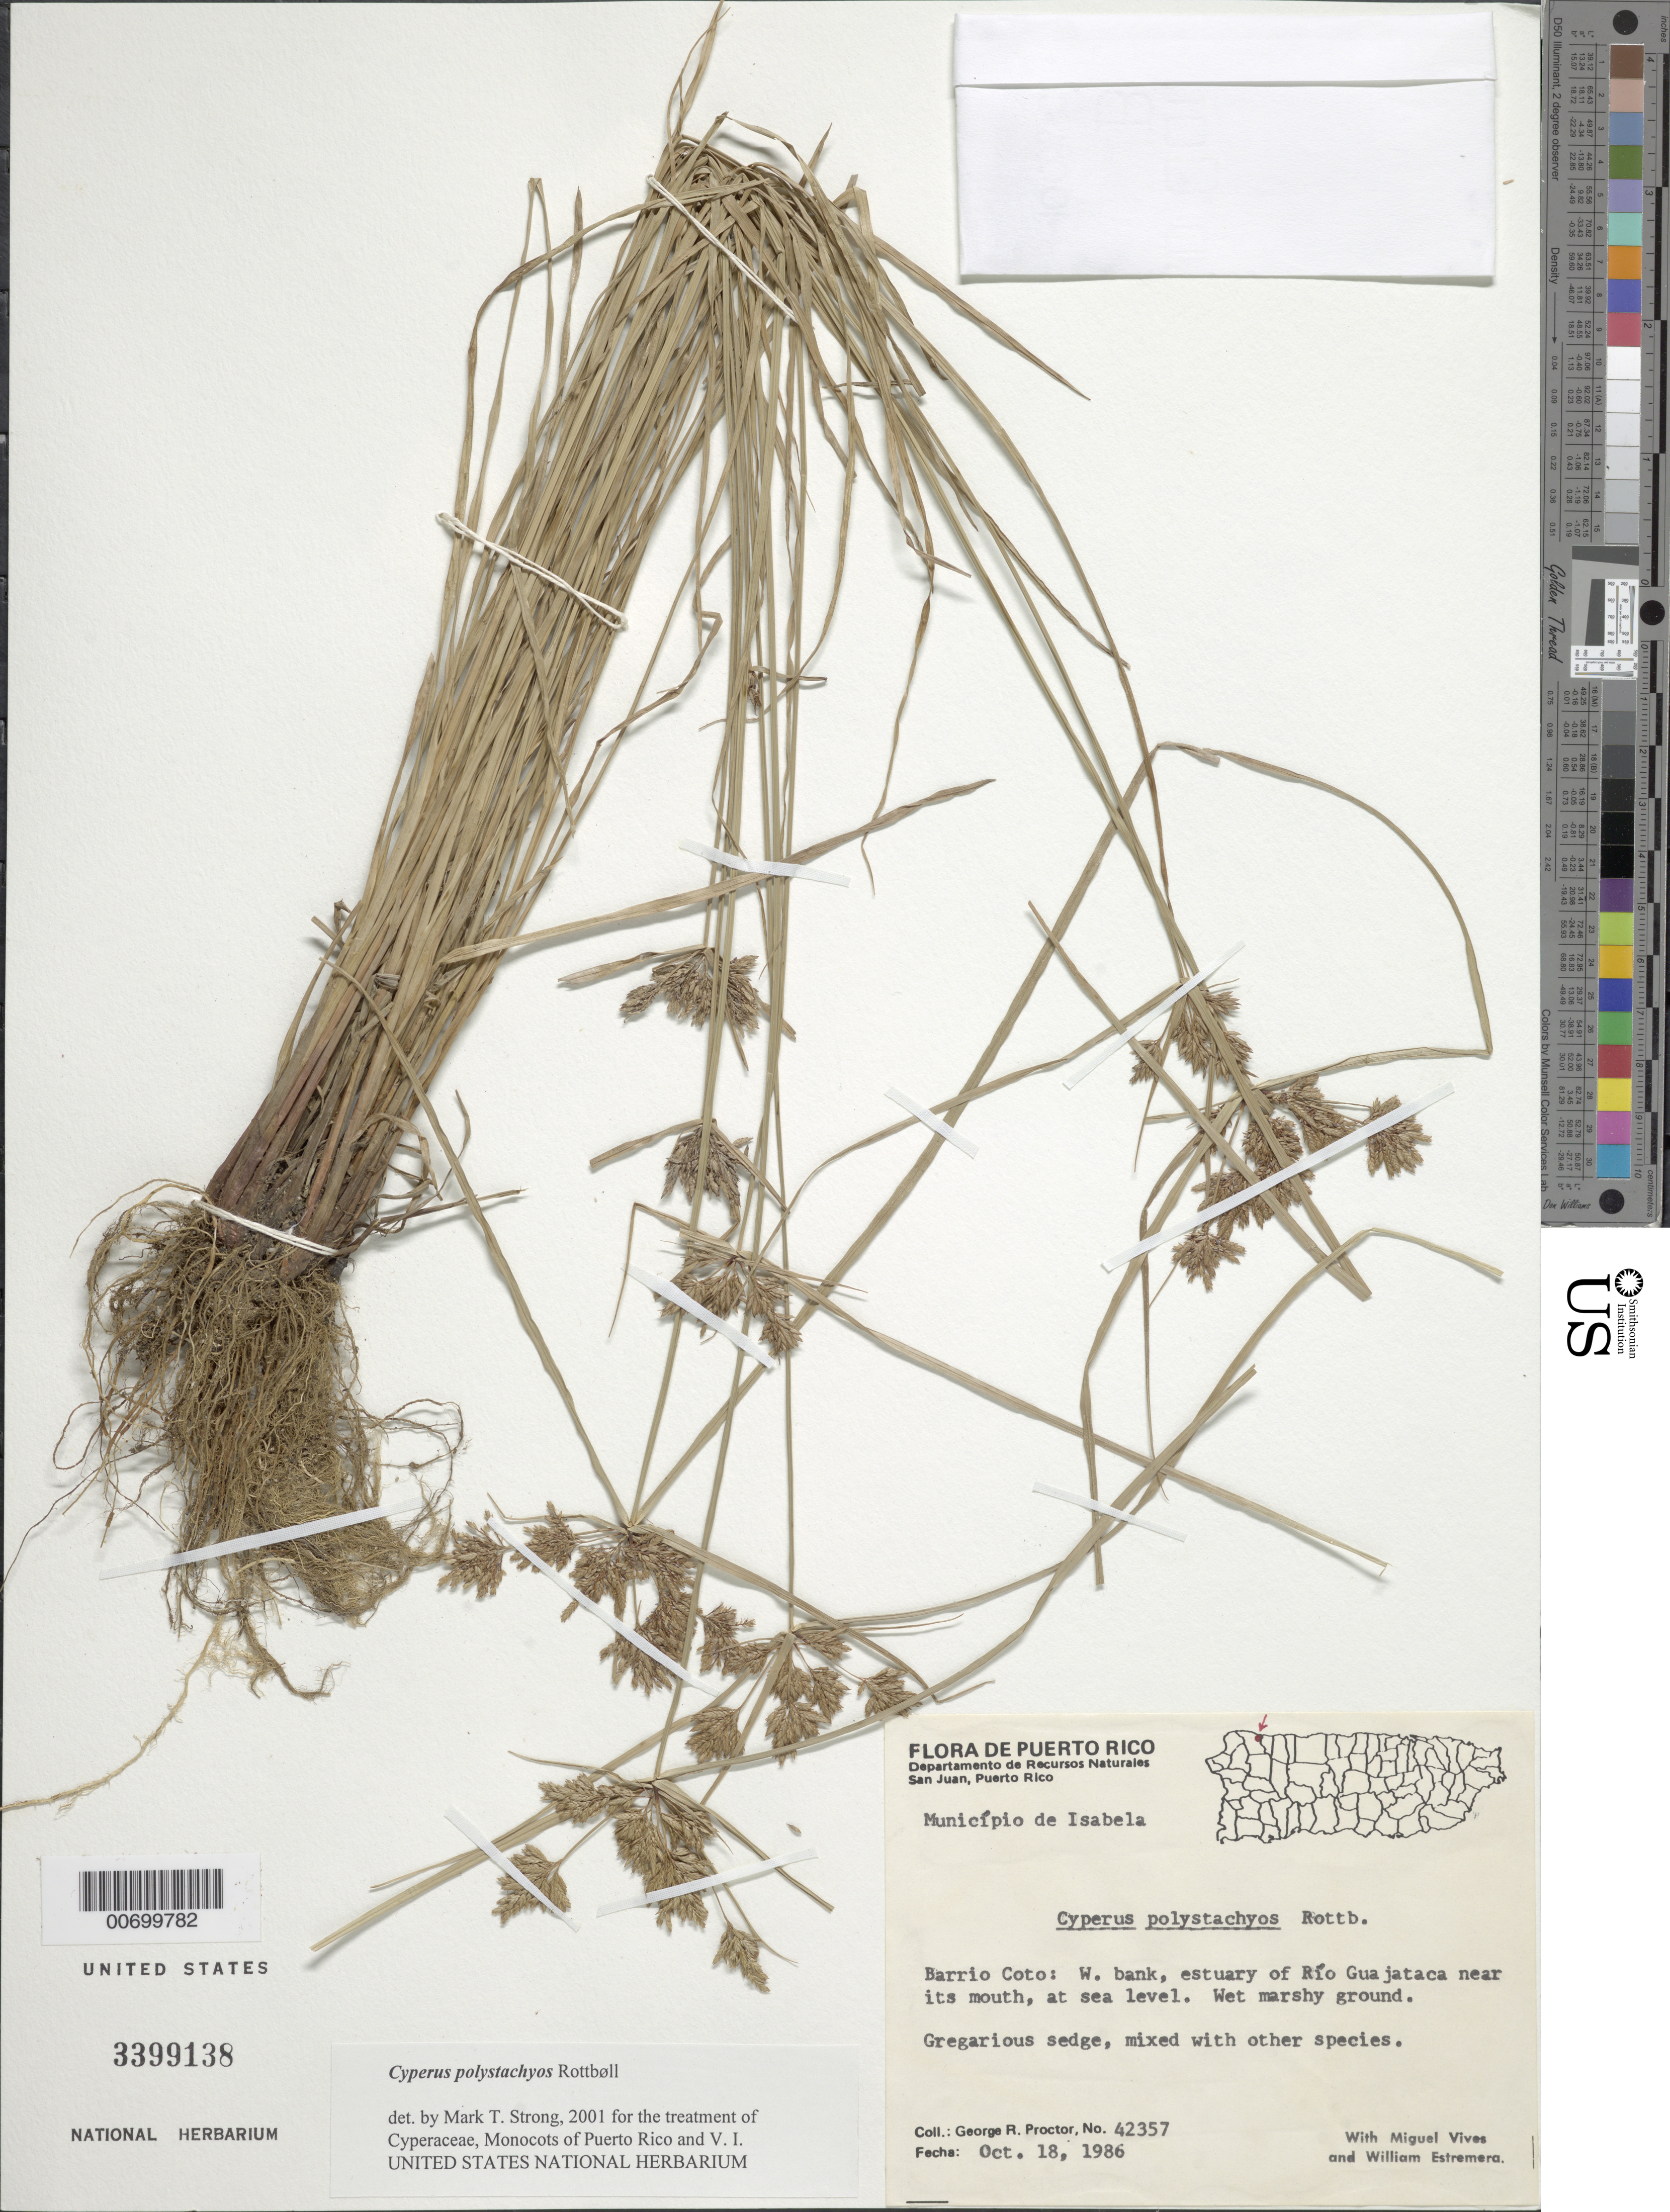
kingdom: Plantae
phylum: Tracheophyta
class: Liliopsida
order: Poales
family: Cyperaceae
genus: Cyperus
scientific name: Cyperus polystachyos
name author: Rottb.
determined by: Strong, M. T., (US), Smithsonian Institution - National Museum of Natural History (UNITED STATES)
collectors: G. R. Proctor, M. Vives & W. Estremera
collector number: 42357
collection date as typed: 18 Oct 1986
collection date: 1986-10-18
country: Puerto Rico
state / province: Isabela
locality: Isabela: Barrio Coto, W bank, estuary of Río Guajataca near its mouth.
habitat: Wet marshy ground.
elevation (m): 0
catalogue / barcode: US 3399138